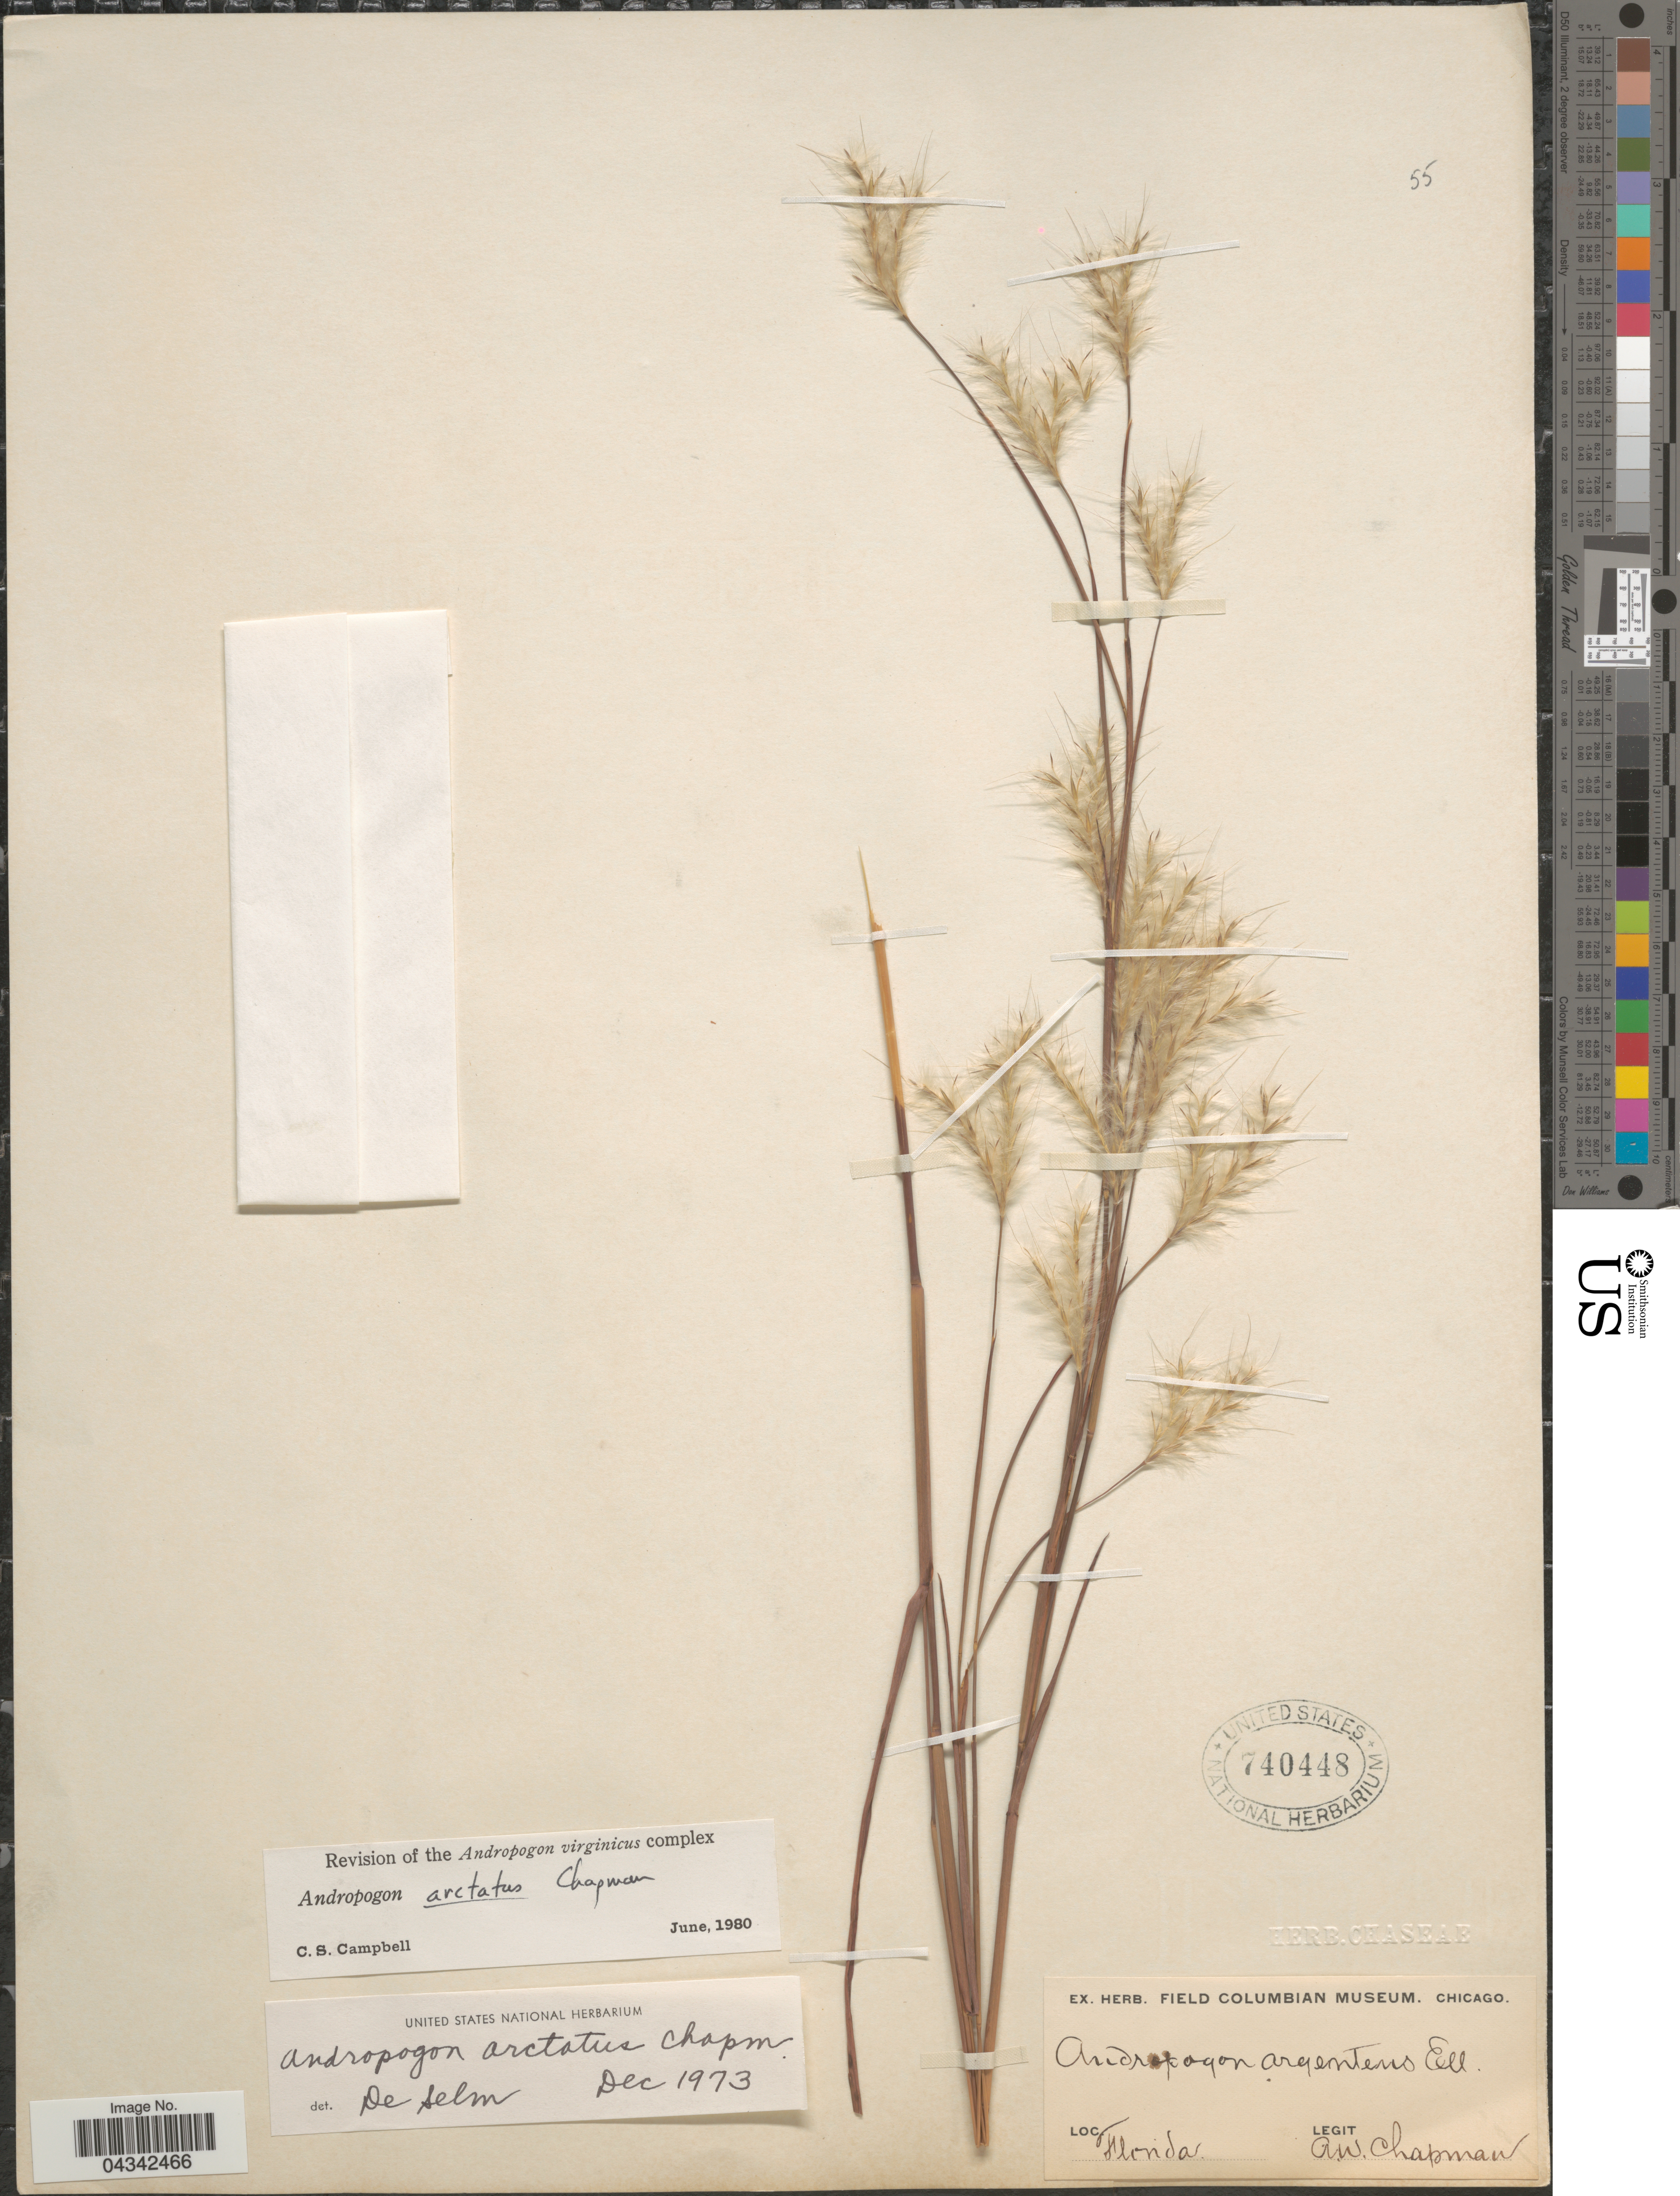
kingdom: Plantae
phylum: Tracheophyta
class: Liliopsida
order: Poales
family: Poaceae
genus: Andropogon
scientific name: Andropogon arctatus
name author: Chapm.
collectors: A. W. Chapman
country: United States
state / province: Florida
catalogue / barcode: US 740448